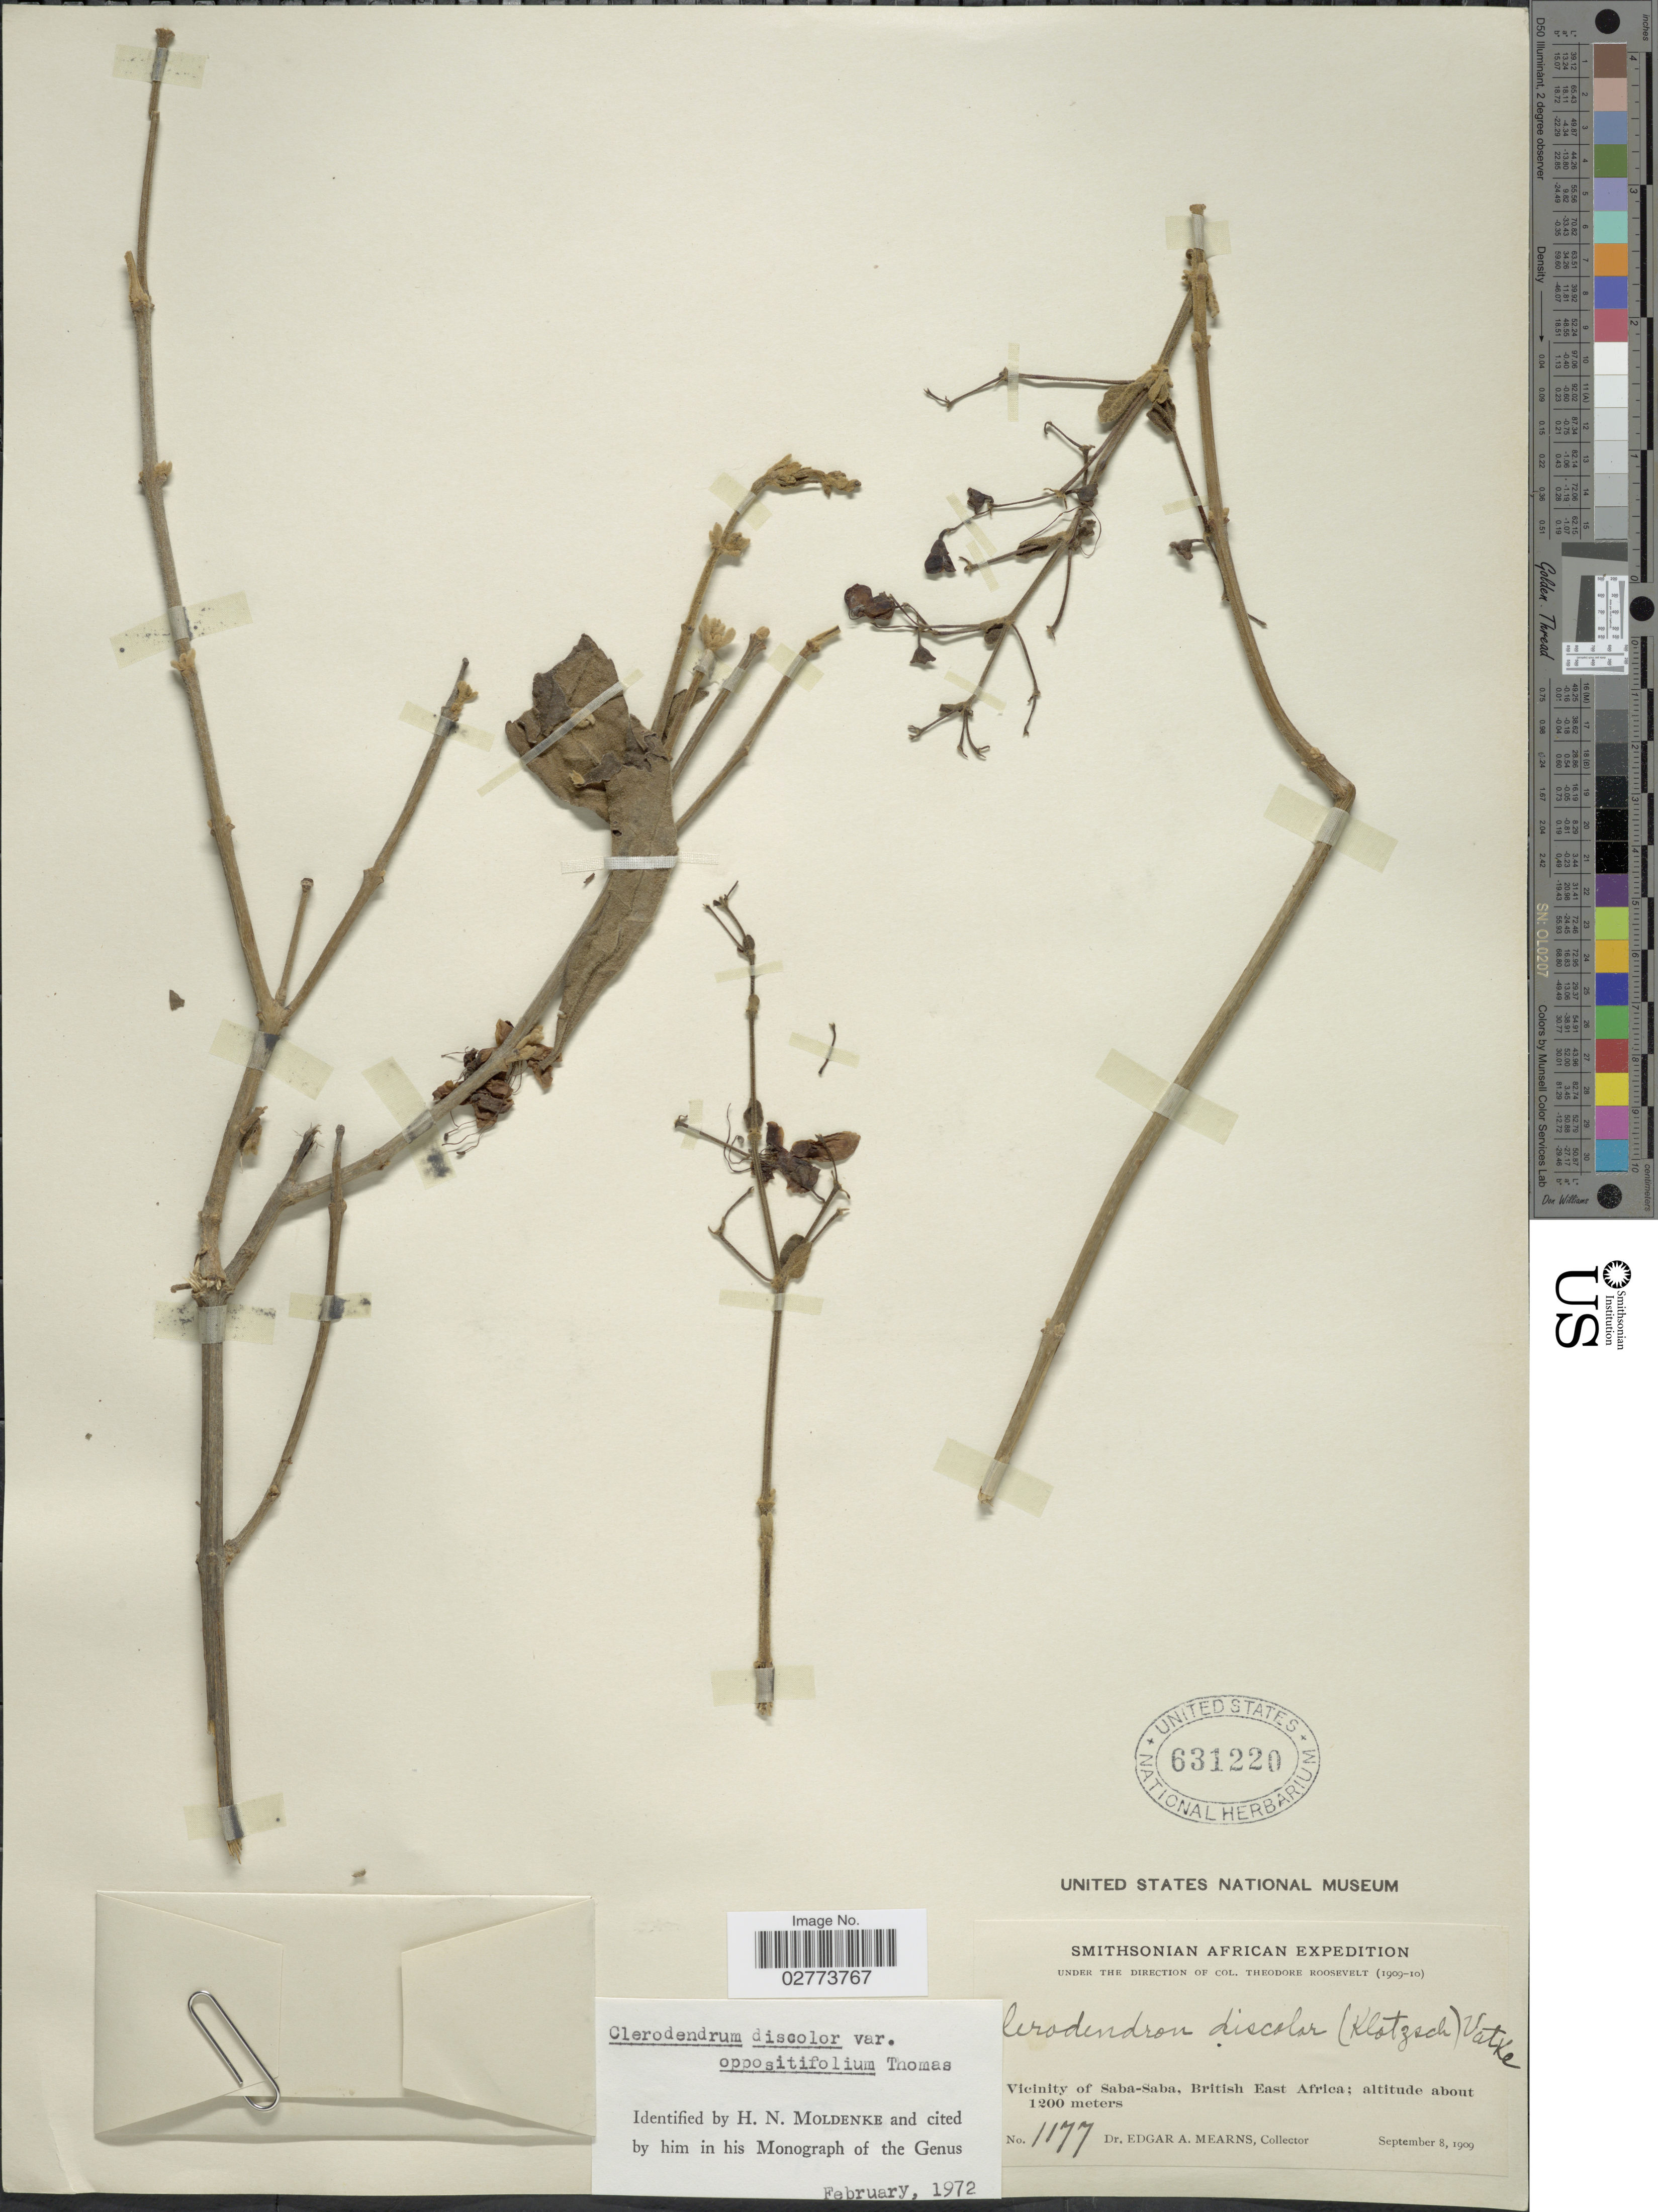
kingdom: Plantae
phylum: Tracheophyta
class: Magnoliopsida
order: Lamiales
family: Lamiaceae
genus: Clerodendrum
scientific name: Clerodendrum discolor var. oppositifolium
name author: B. Thomas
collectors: E. A. Mearns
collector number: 1177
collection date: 1909-09-08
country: Kenya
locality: Vicinity of Saba-Saba, British East Africa. Africa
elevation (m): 1200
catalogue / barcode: US 631220